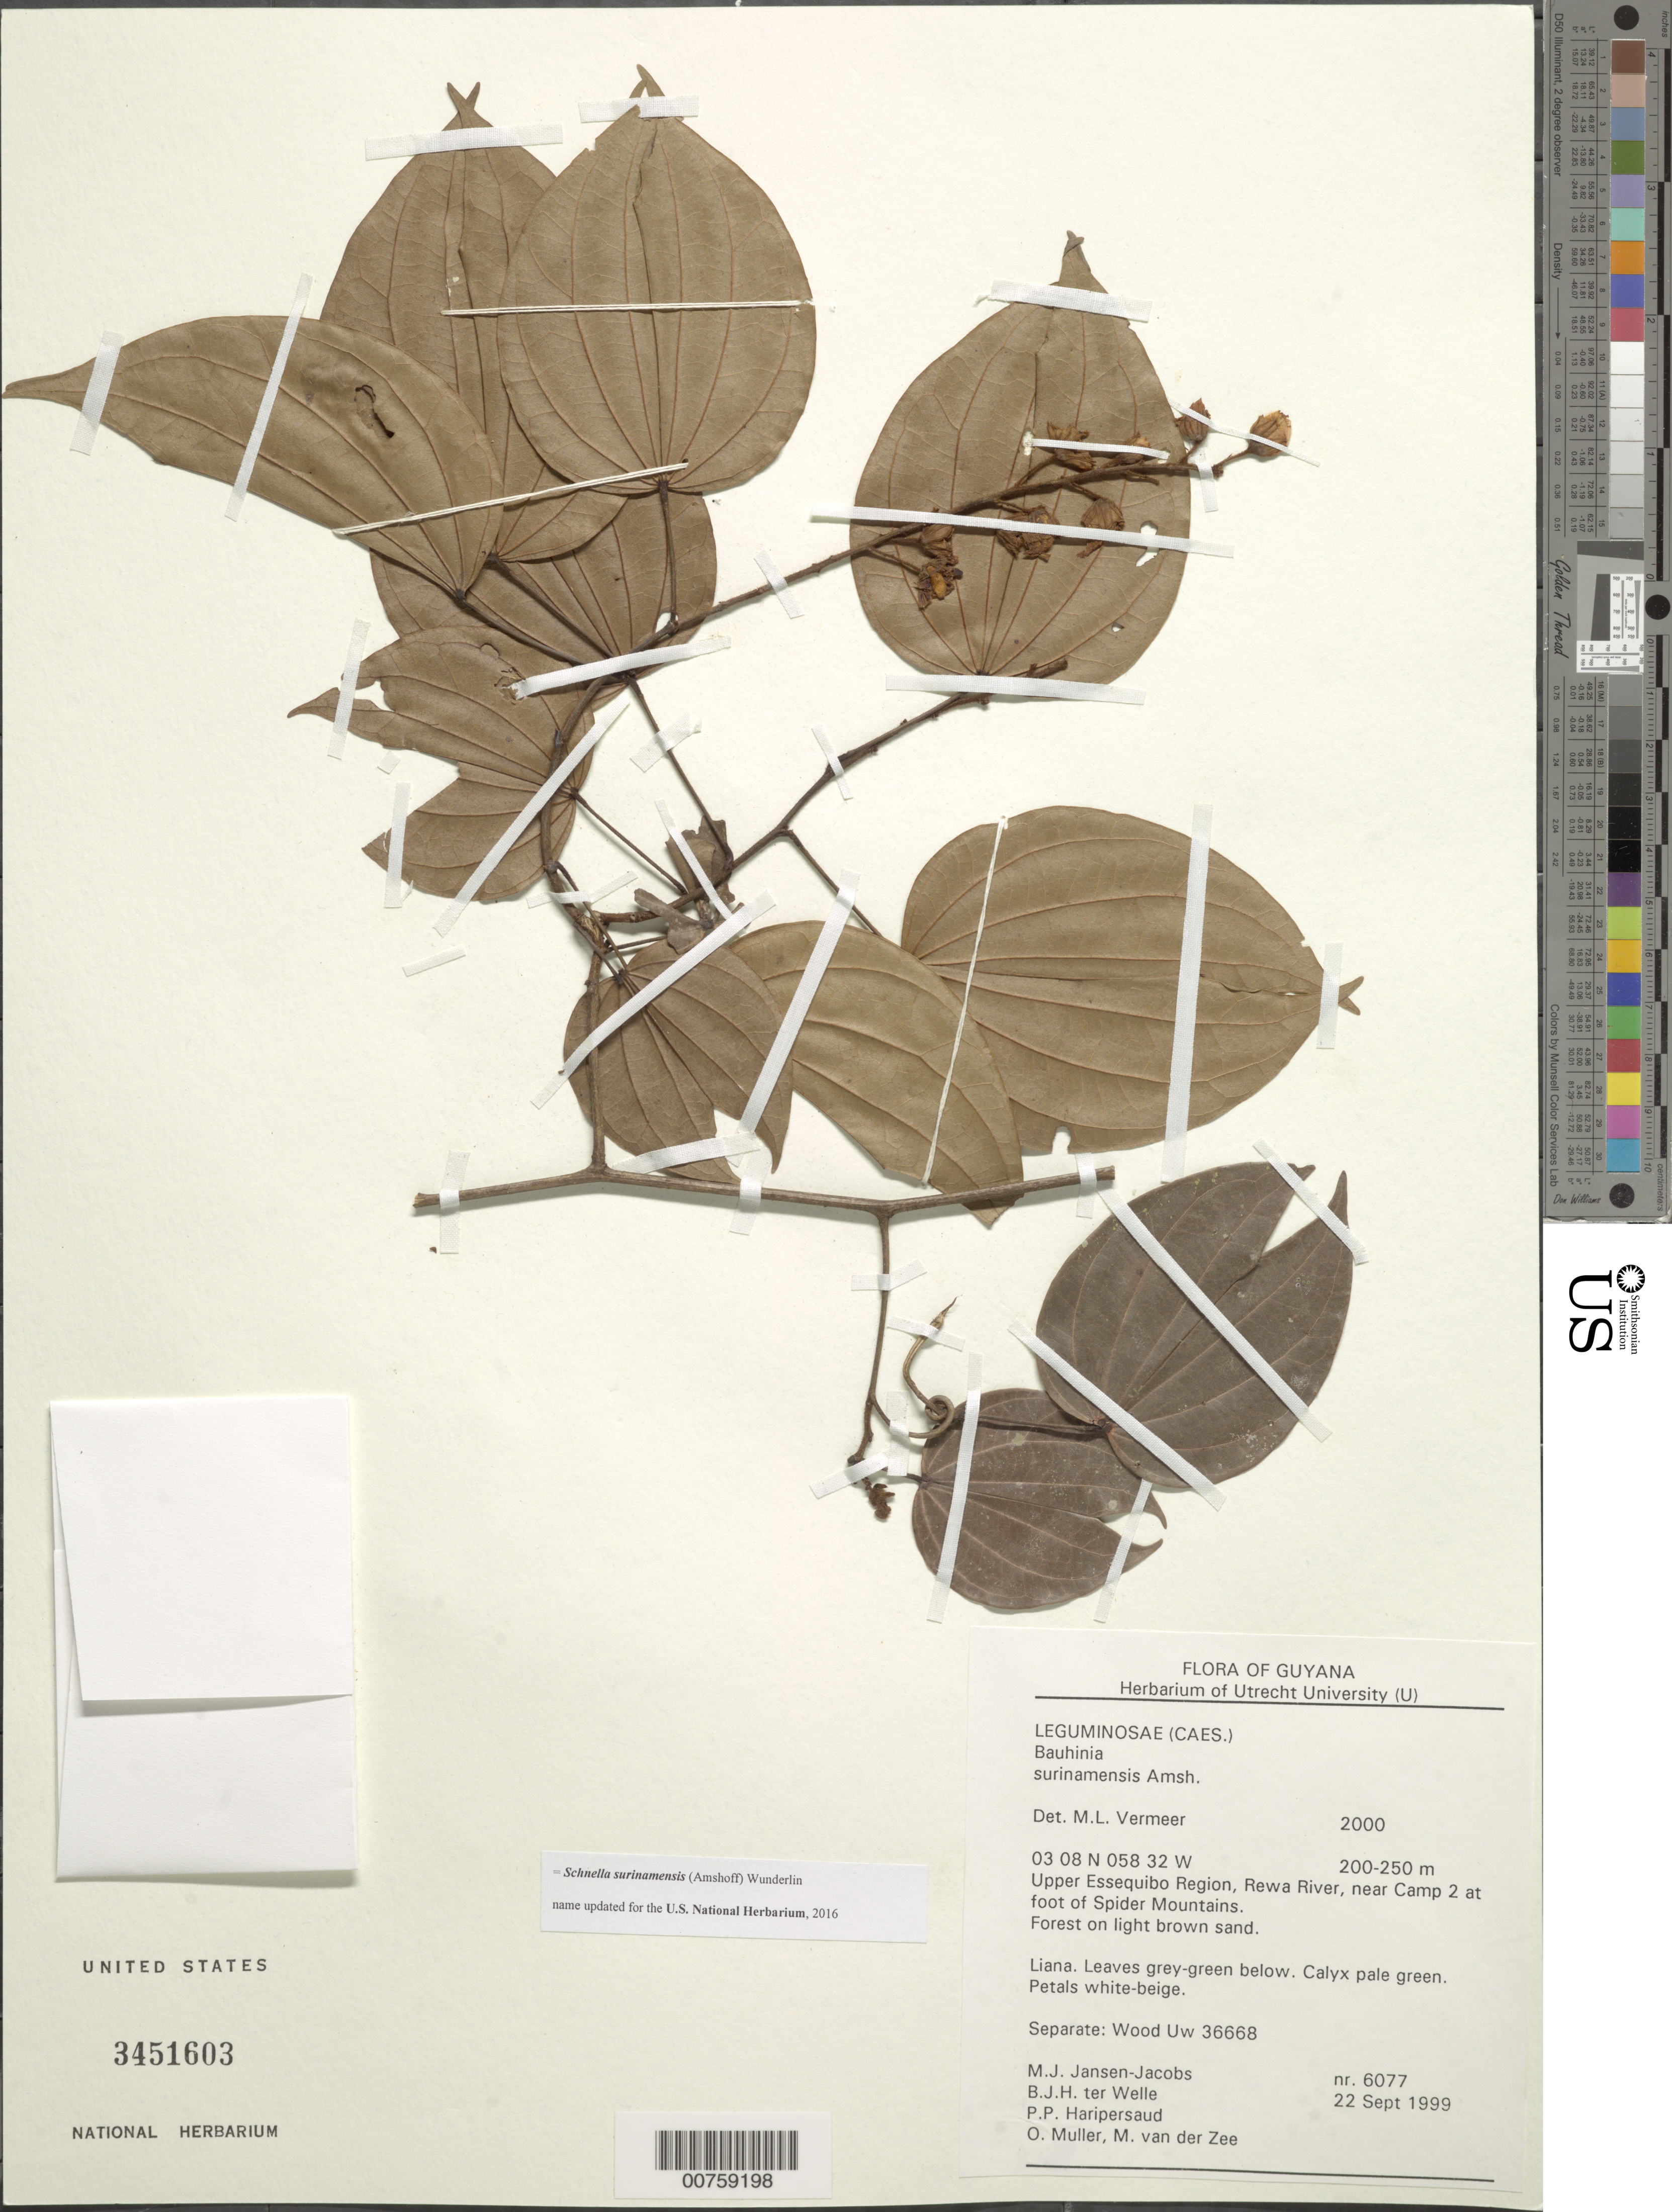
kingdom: Plantae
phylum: Tracheophyta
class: Magnoliopsida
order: Fabales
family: Fabaceae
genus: Schnella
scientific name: Schnella surinamensis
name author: (Amshoff) Wunderlin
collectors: M. J. Jansen-Jacobs, B. Welle, P. Haripersaud, O. Muller & M. van der Zee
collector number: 6077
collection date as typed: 22-Sep-99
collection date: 1999-09-22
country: Guyana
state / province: U. Takutu-U. Essequibo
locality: Rewa River, at foot of Spider Mts., near camp 2, Upper Essequibo Region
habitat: Forest on light brown sand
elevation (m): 200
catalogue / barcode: US 3451603